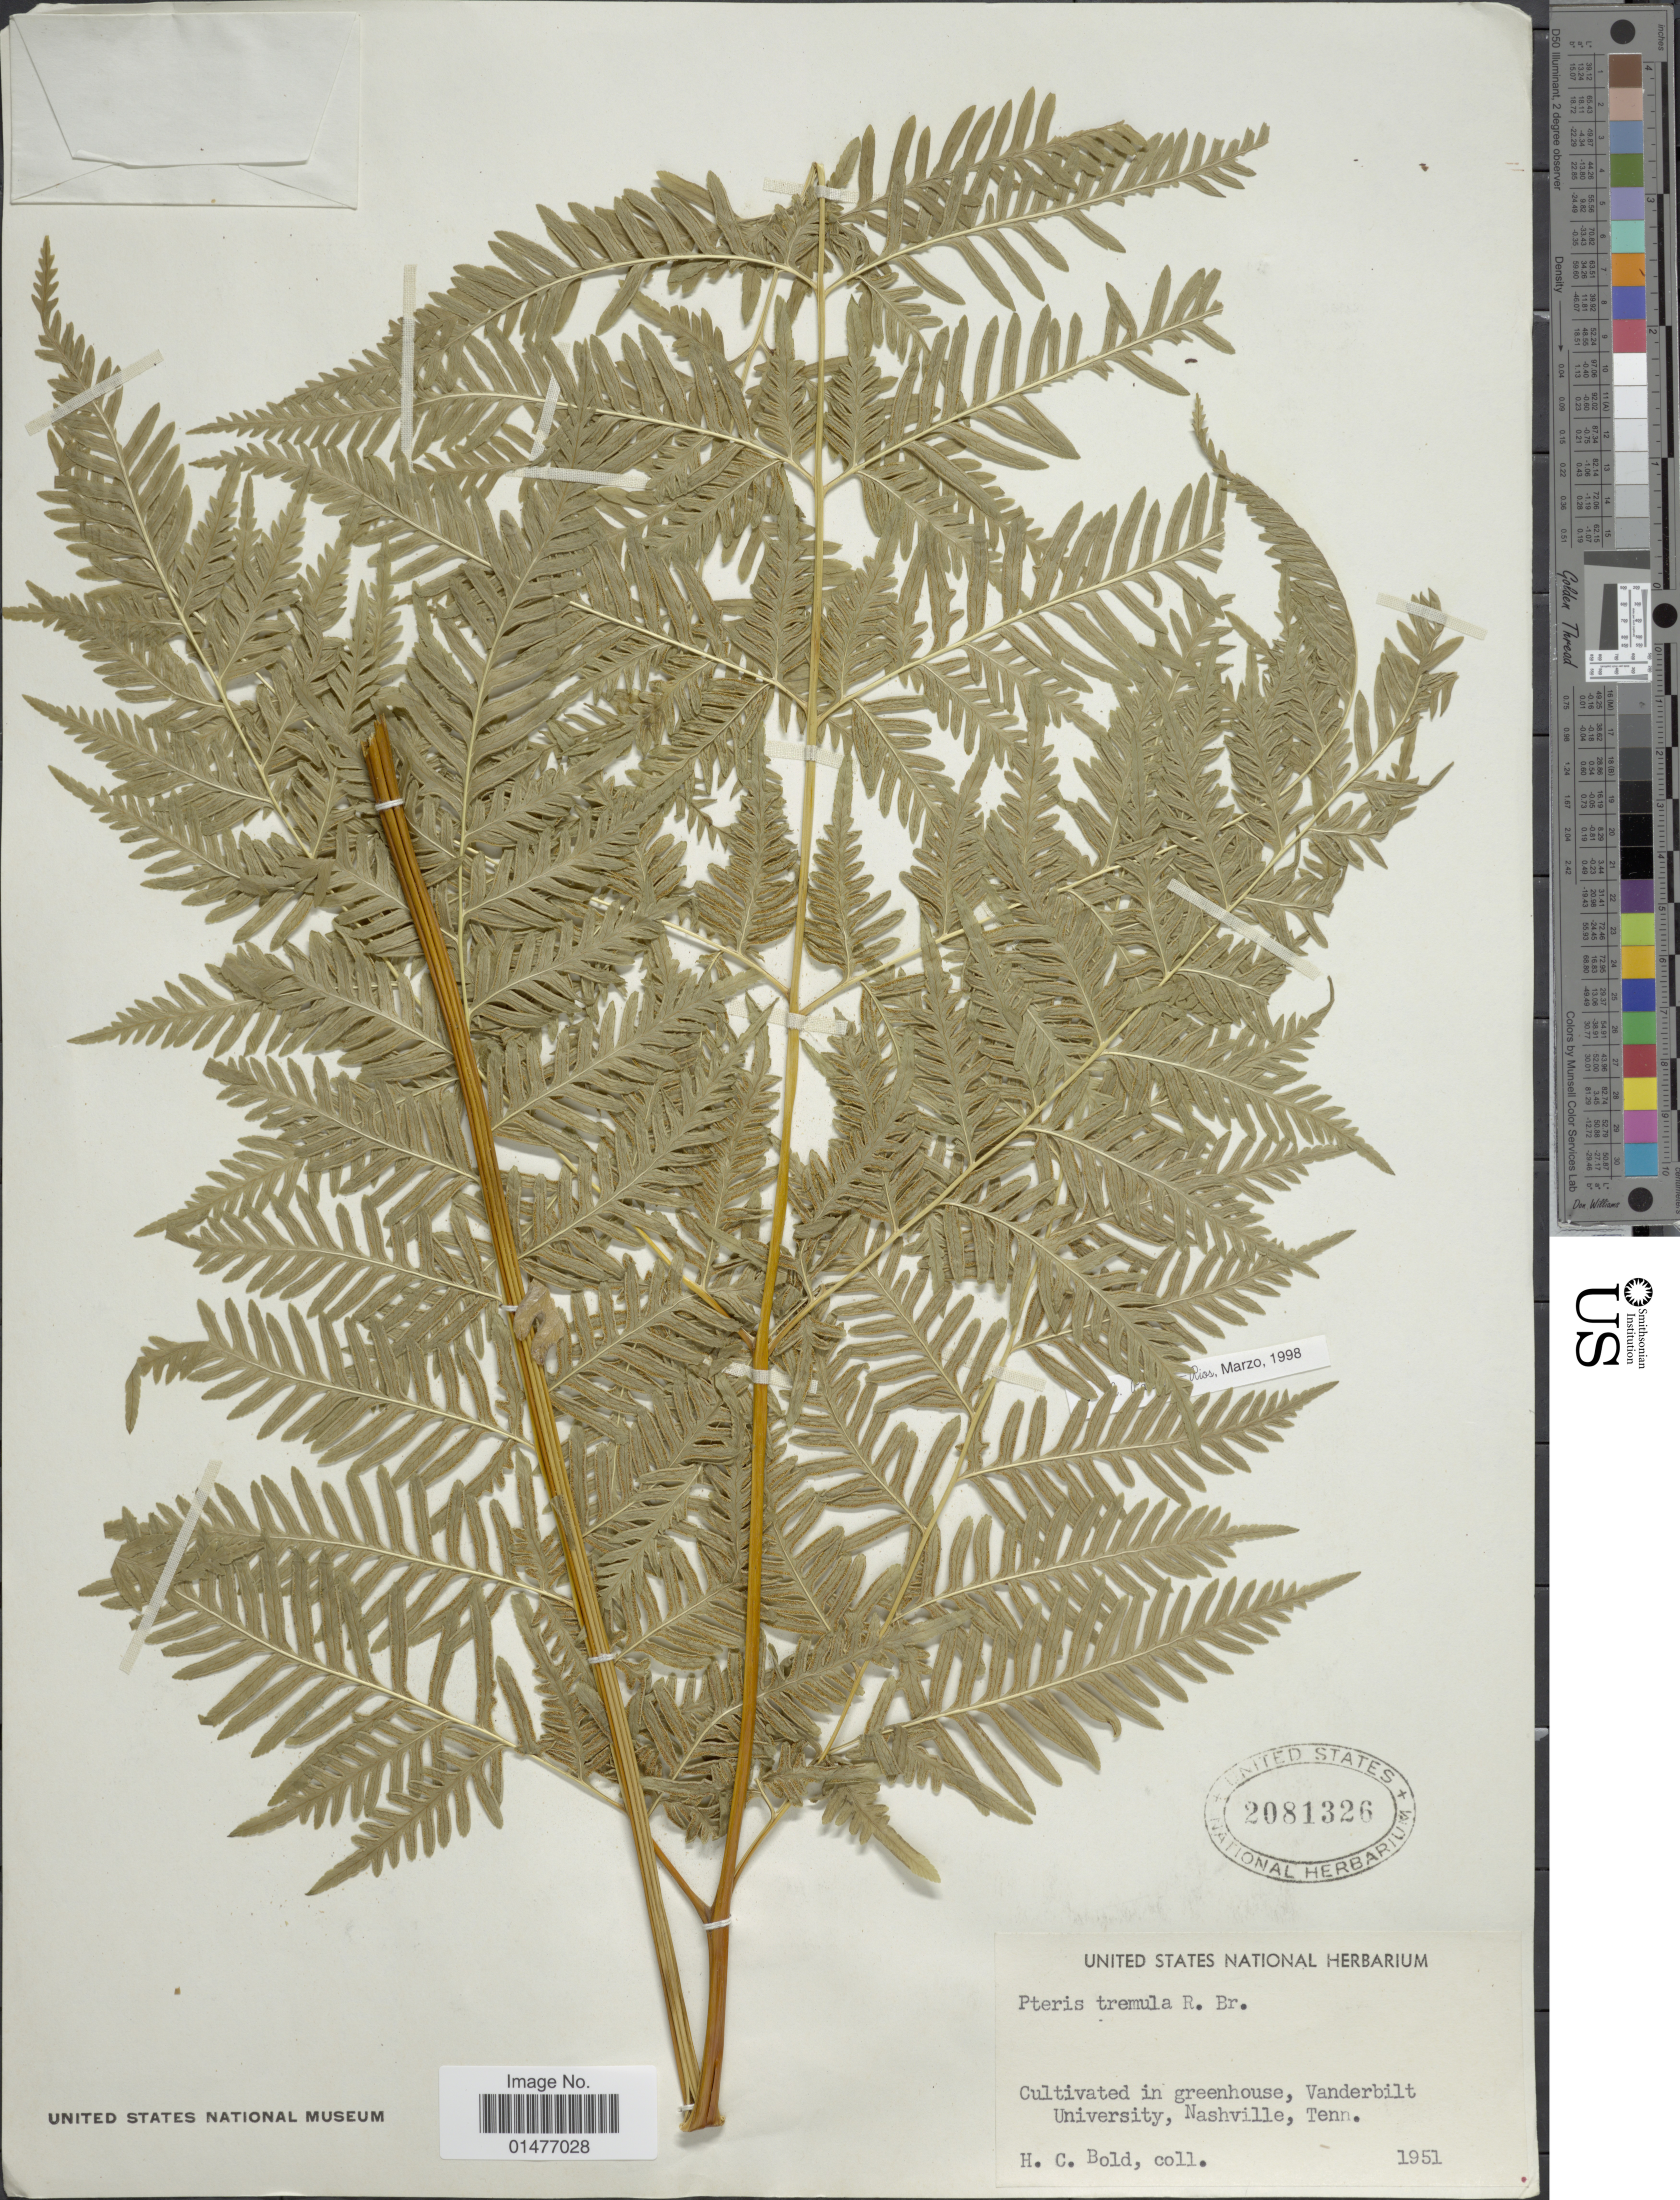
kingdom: Plantae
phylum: Tracheophyta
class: Polypodiopsida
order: Polypodiales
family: Pteridaceae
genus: Pteris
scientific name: Pteris tremula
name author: R. Br.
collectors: H. Bold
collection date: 1951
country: United States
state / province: Tennessee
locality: In greenhouse, Vanderbilt University, Nashville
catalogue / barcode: US 2081326